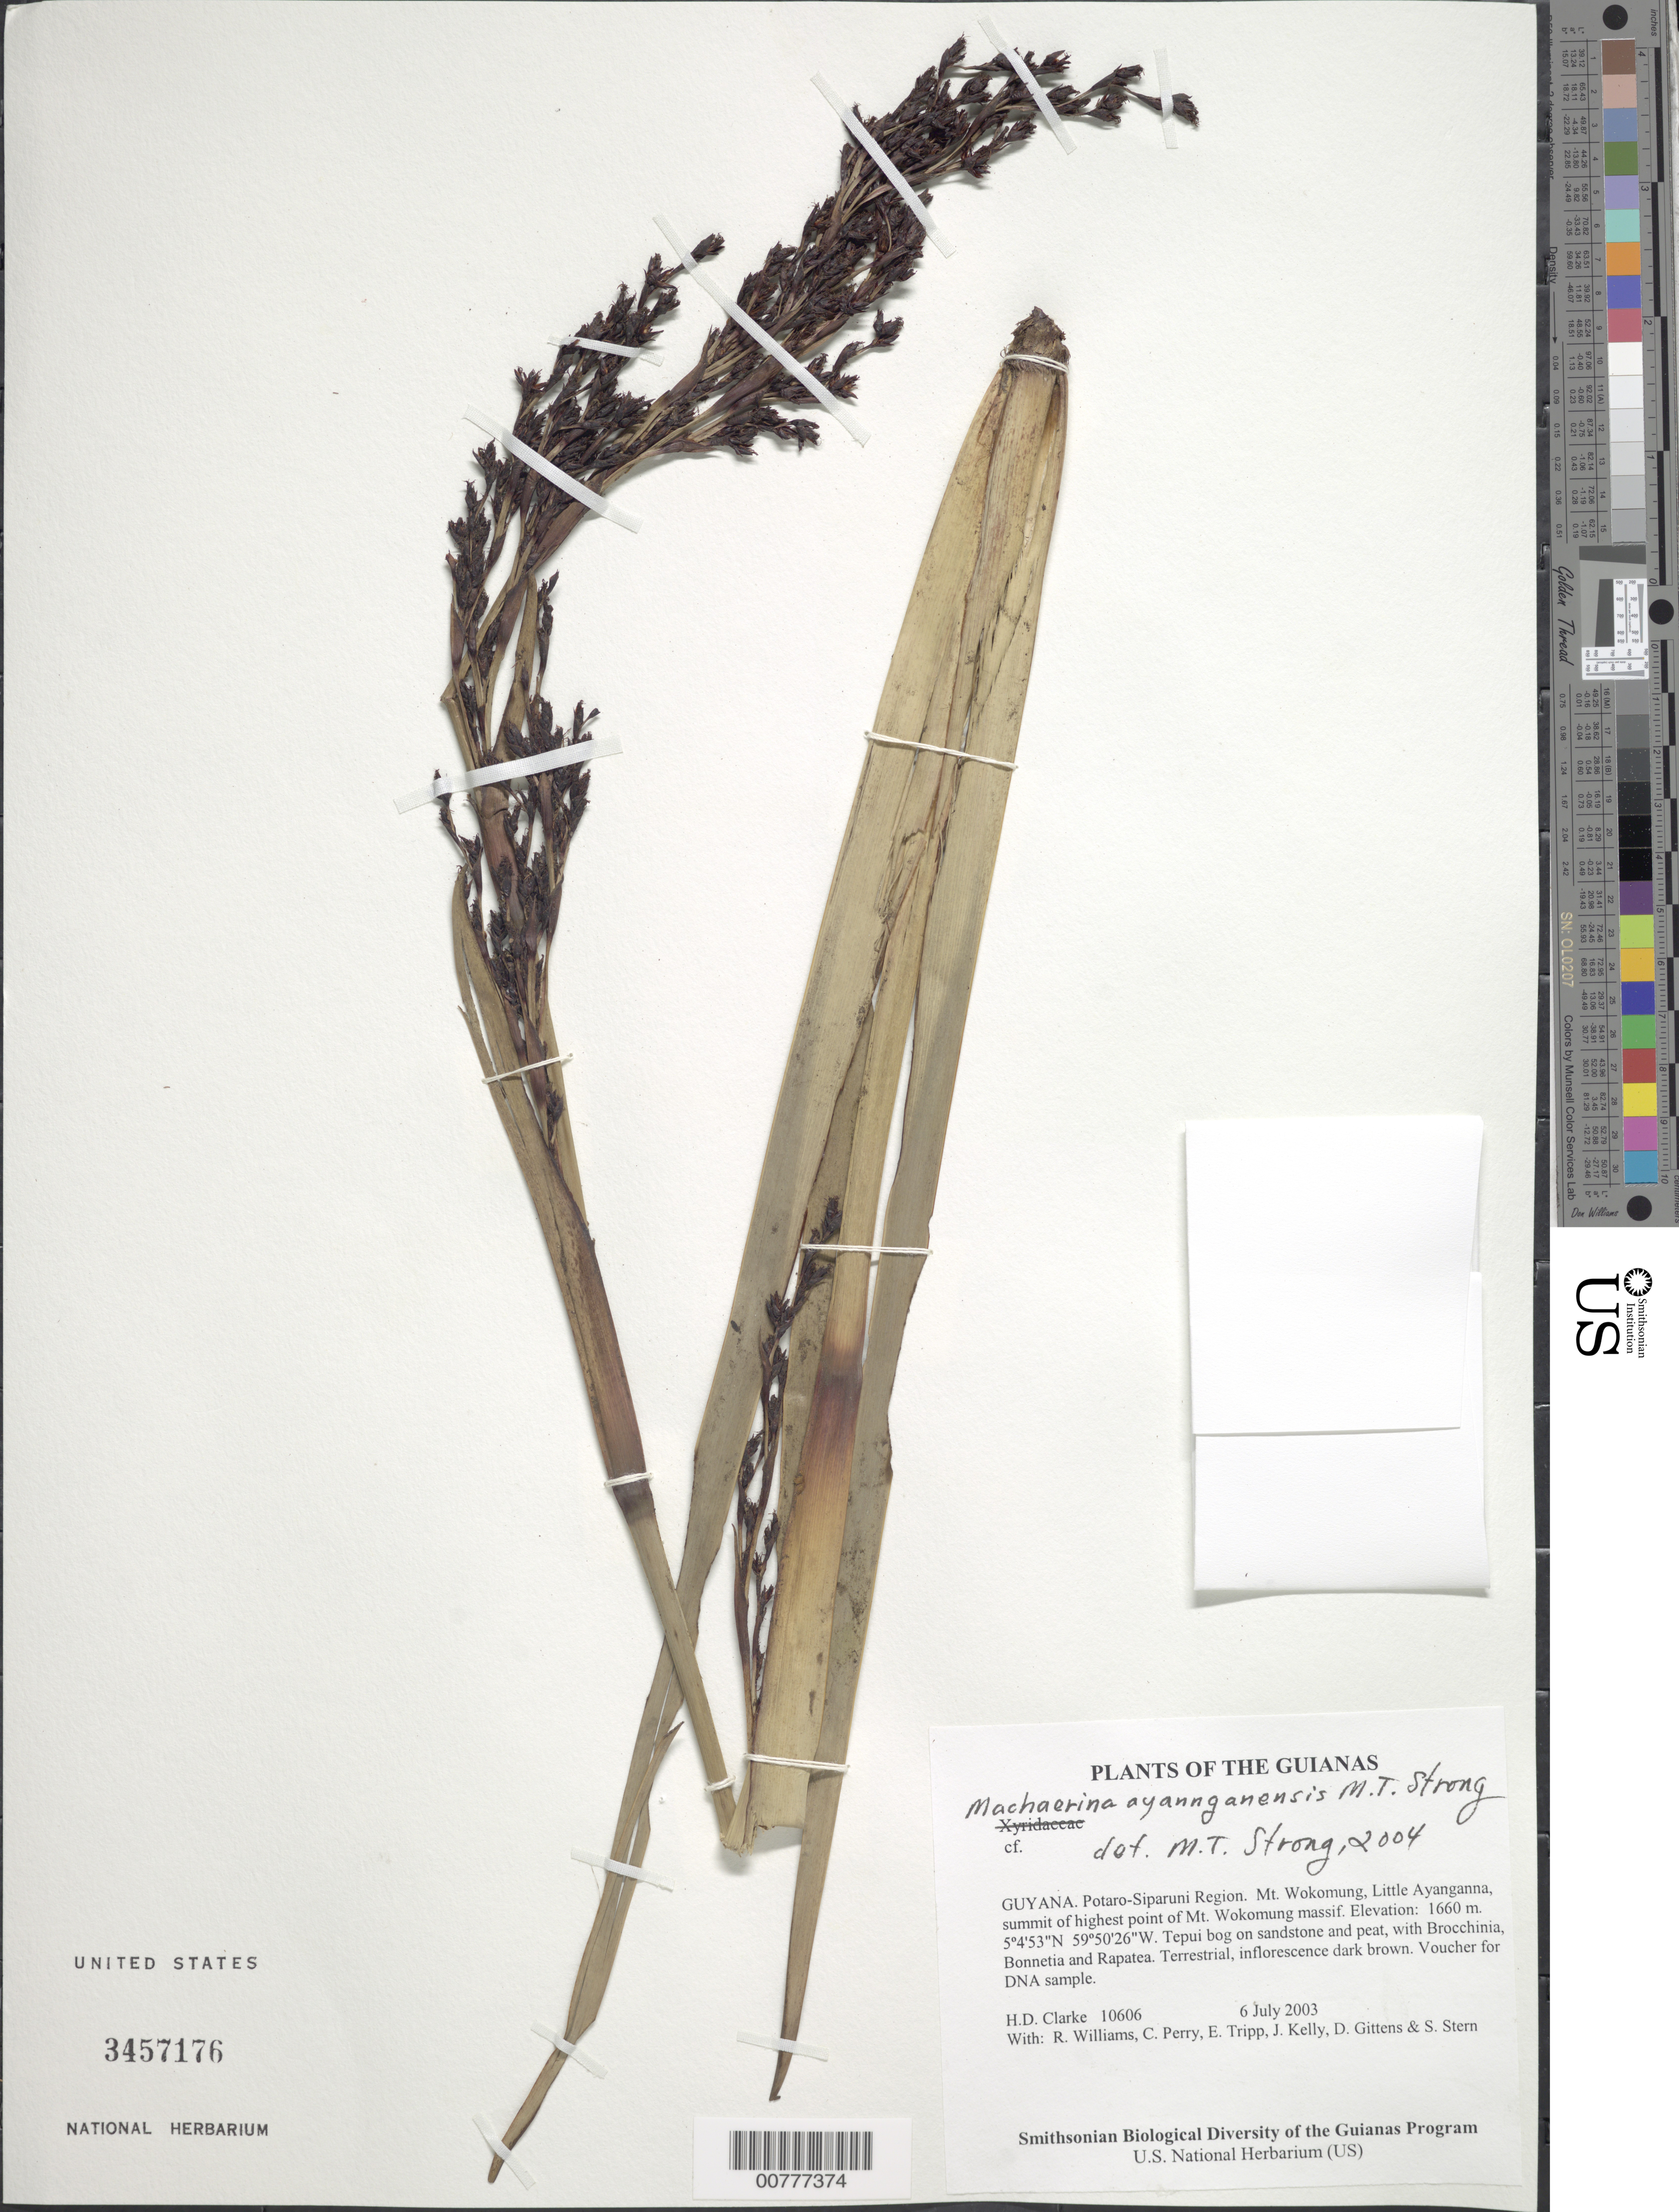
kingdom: Plantae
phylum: Tracheophyta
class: Liliopsida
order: Poales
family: Cyperaceae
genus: Machaerina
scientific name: Machaerina ayangannensis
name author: M.T. Strong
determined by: Strong, M. T., (US), Smithsonian Institution - National Museum of Natural History (UNITED STATES)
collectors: H. D. Clarke, R. Williams, C. Perry, E. Tripp, J. Kelly, D. Gittens & S. R. Stern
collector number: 10606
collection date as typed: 6 July 2003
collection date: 2003-07-06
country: Guyana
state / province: Potaro-Siparuni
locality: Mt. Wokomung, Little Ayanganna, summit of highest point of Mt. Wokomung massif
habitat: Tepui bog on sandstone and peat, with Brocchinia, Bonnetia and Rapatea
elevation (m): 1660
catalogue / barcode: US 3457176